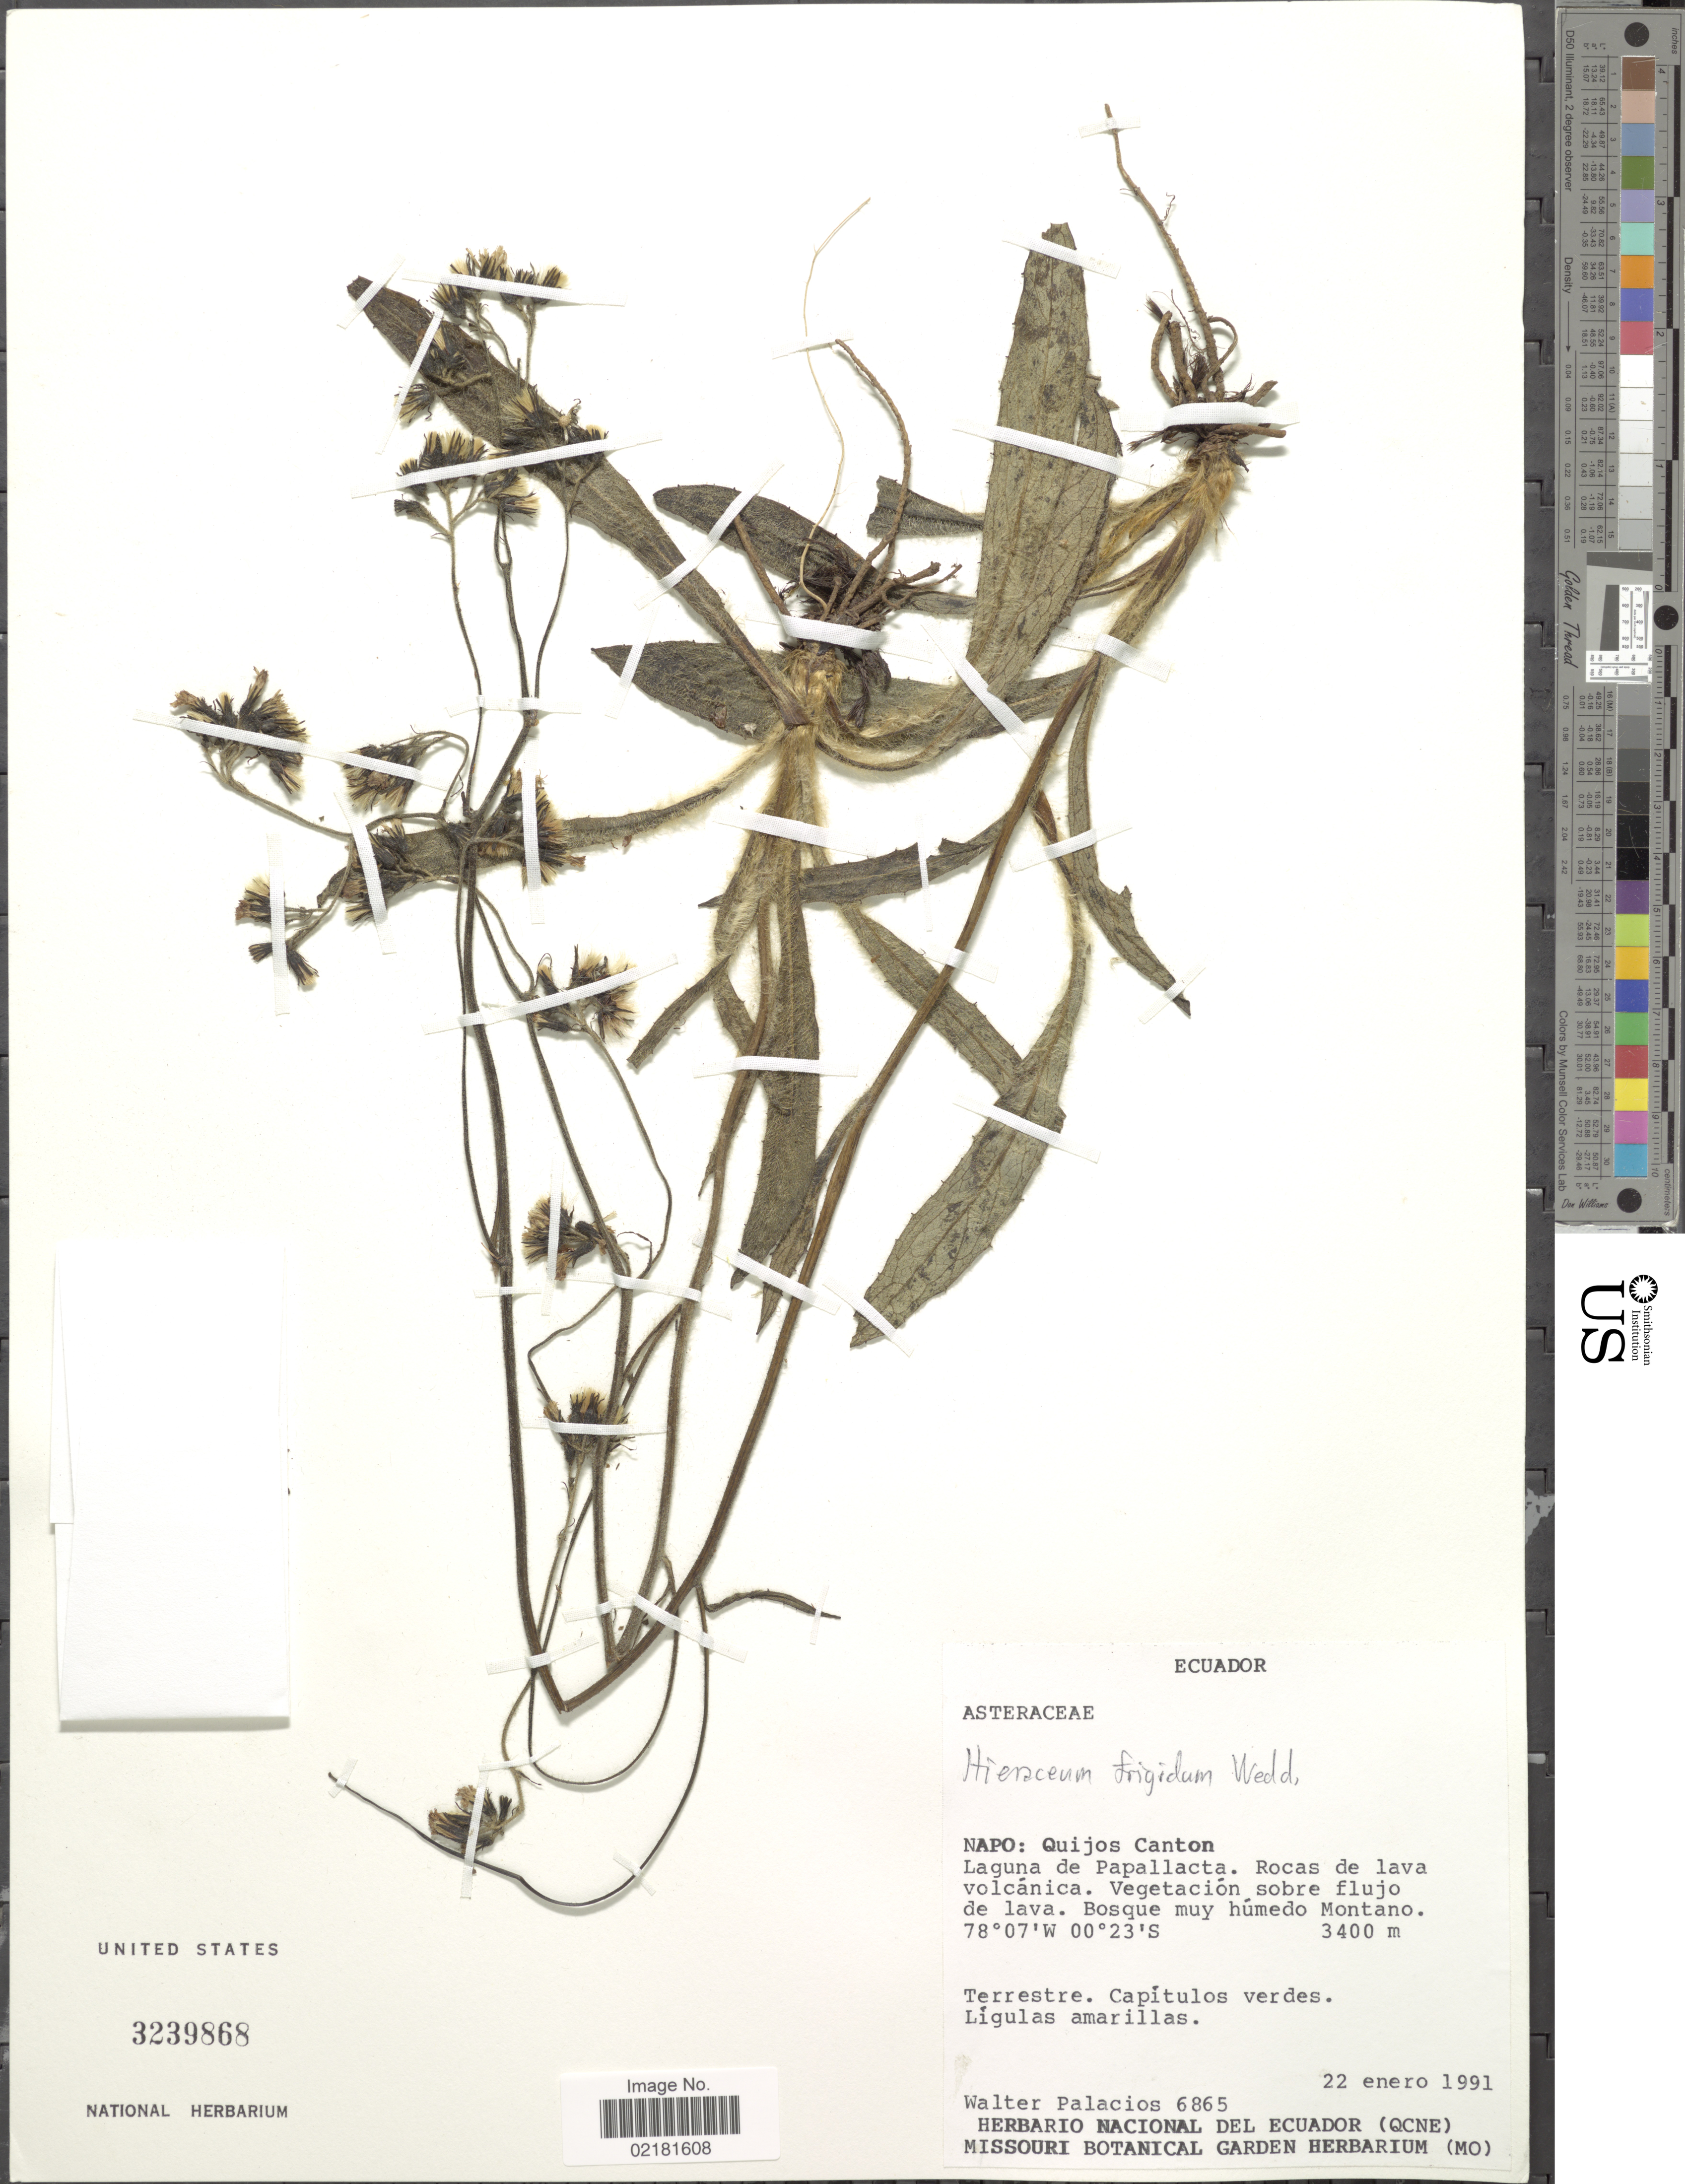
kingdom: Plantae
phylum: Tracheophyta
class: Magnoliopsida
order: Asterales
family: Asteraceae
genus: Hieracium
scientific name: Hieracium jubatum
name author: Fr.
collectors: W. Palacios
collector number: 6865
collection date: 1991-01-22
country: Ecuador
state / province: Napo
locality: Quijos Canton, Laguna de Papallacta, rocas de lava volcanica.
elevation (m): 3400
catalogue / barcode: US 3239868